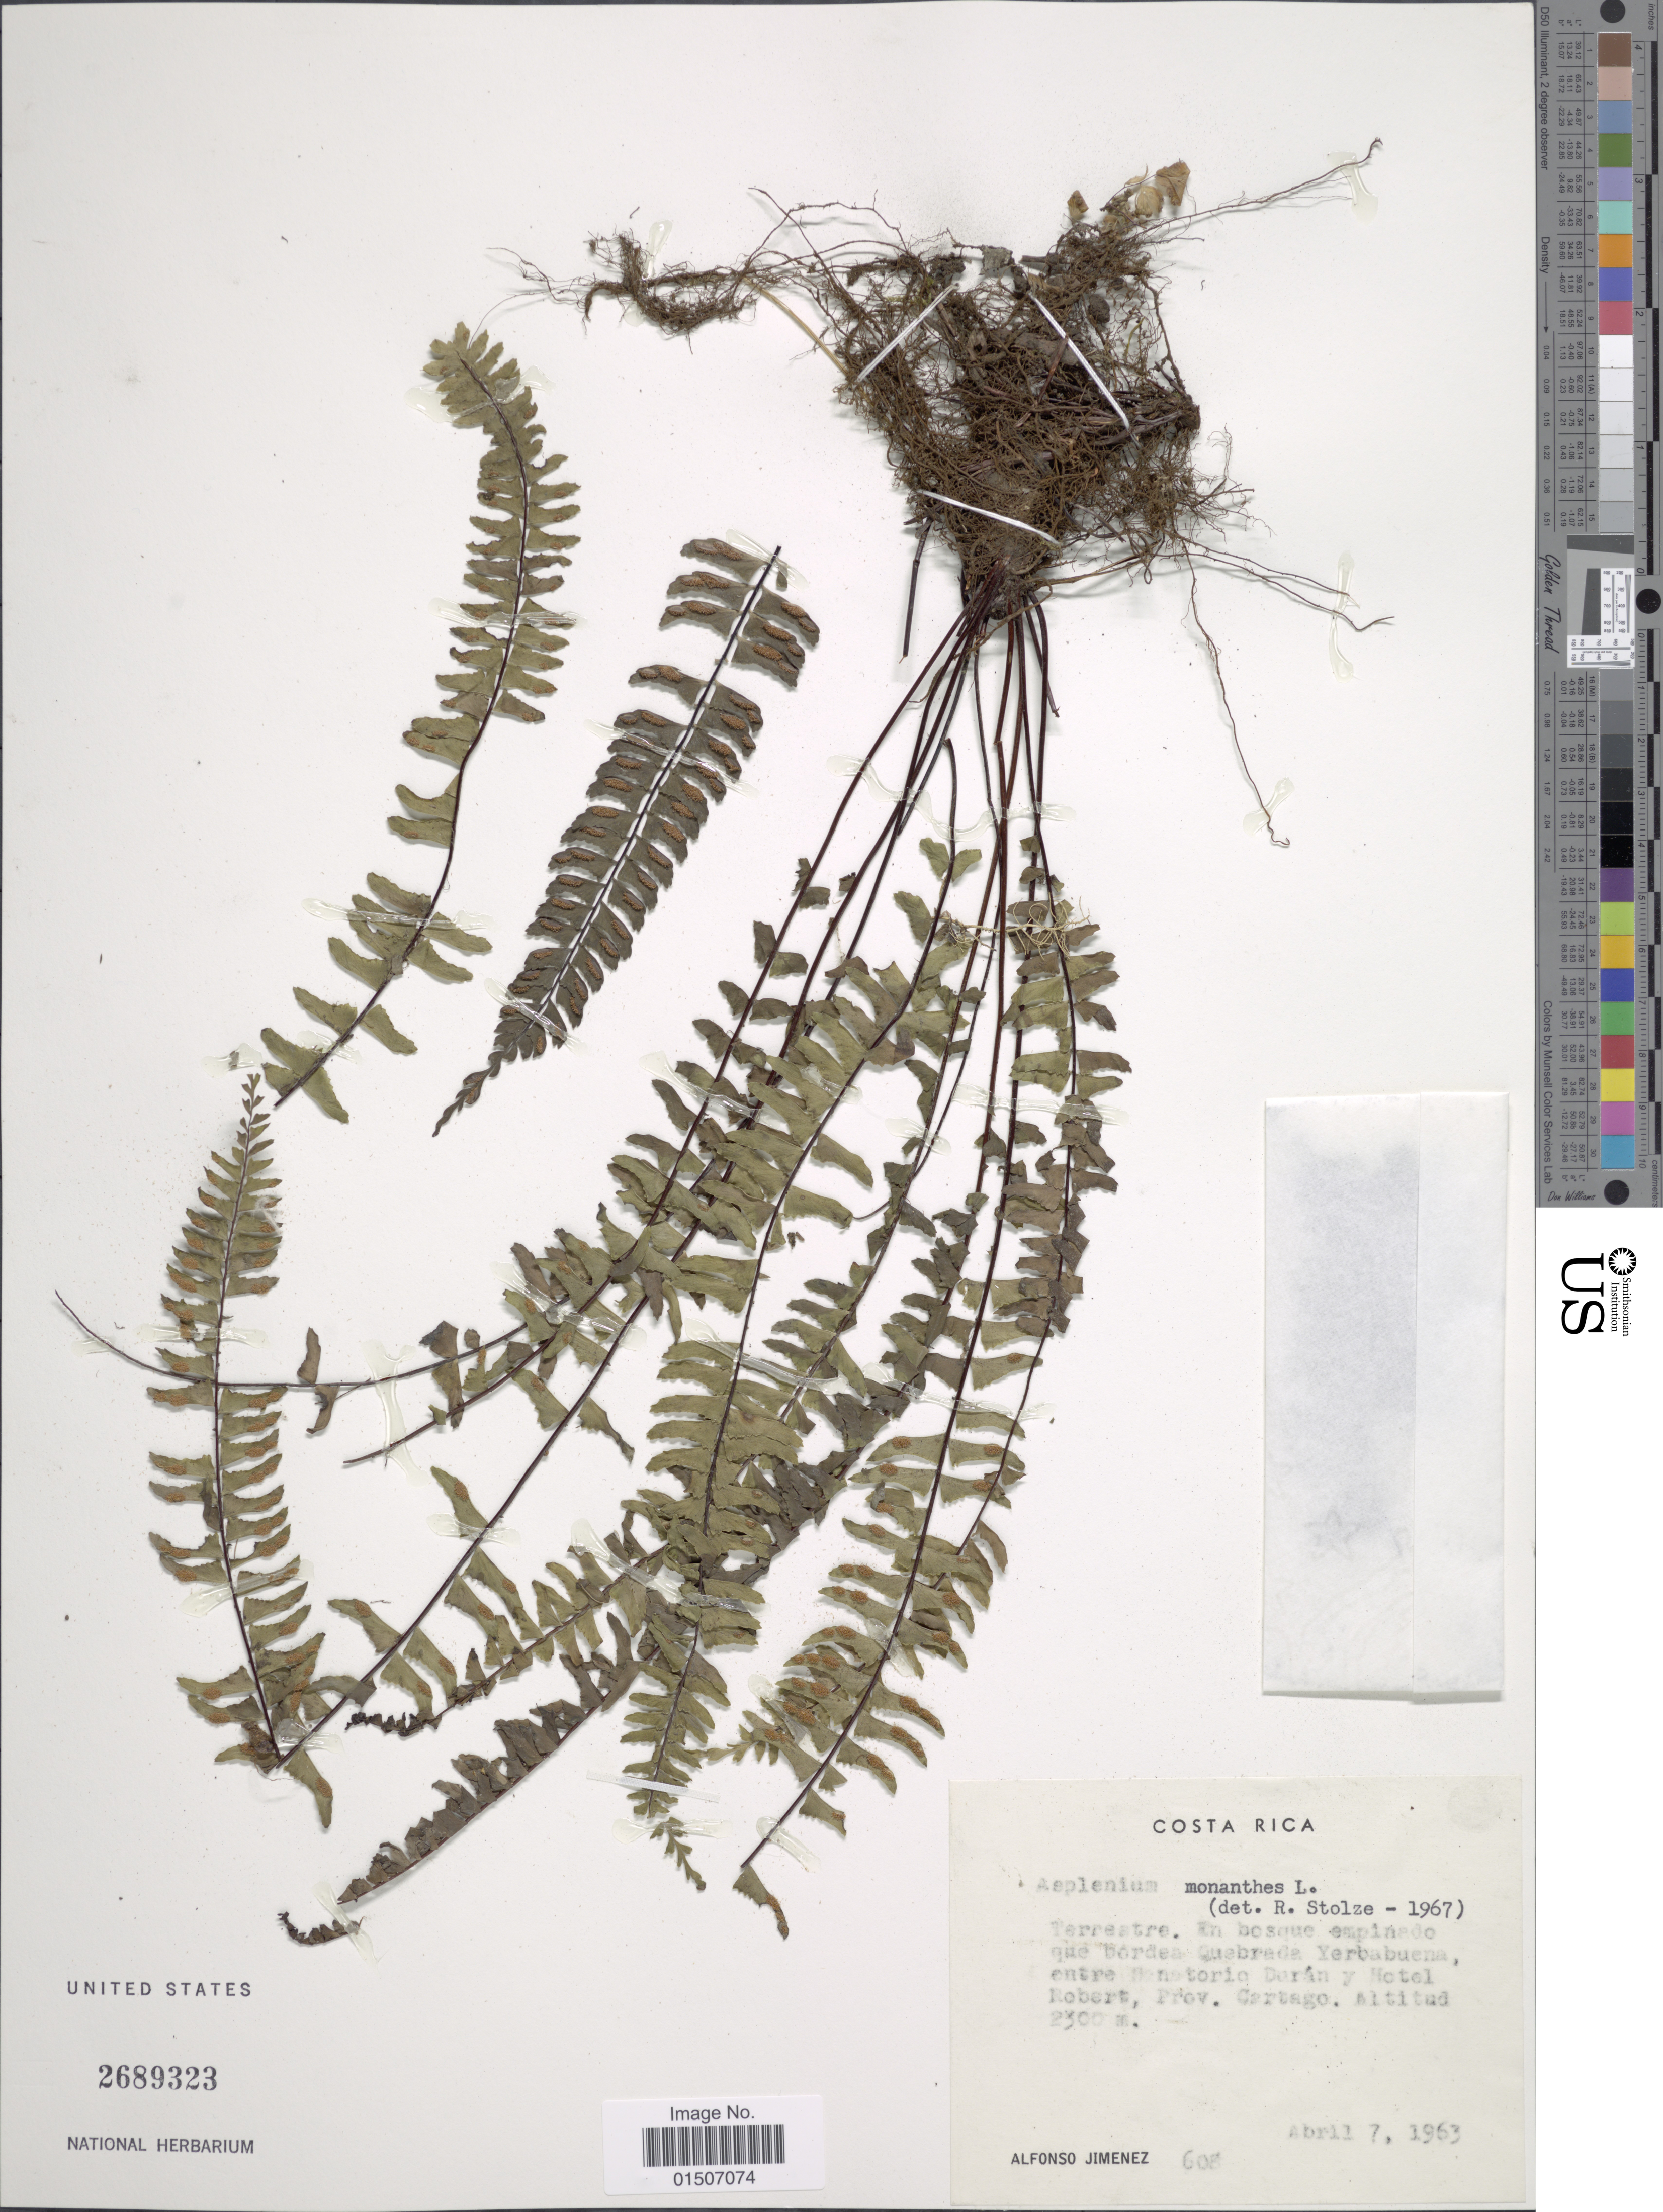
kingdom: Plantae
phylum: Tracheophyta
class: Polypodiopsida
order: Polypodiales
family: Aspleniaceae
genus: Asplenium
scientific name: Asplenium monanthes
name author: L.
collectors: A. Jimenez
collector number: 608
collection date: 1963-04-07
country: Costa Rica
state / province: Cartago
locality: En bosque empinado que bordea Quebrada Yerbabuena entre Sanatorio Durán y Hotel Robert.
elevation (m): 2300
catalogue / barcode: US 2689323